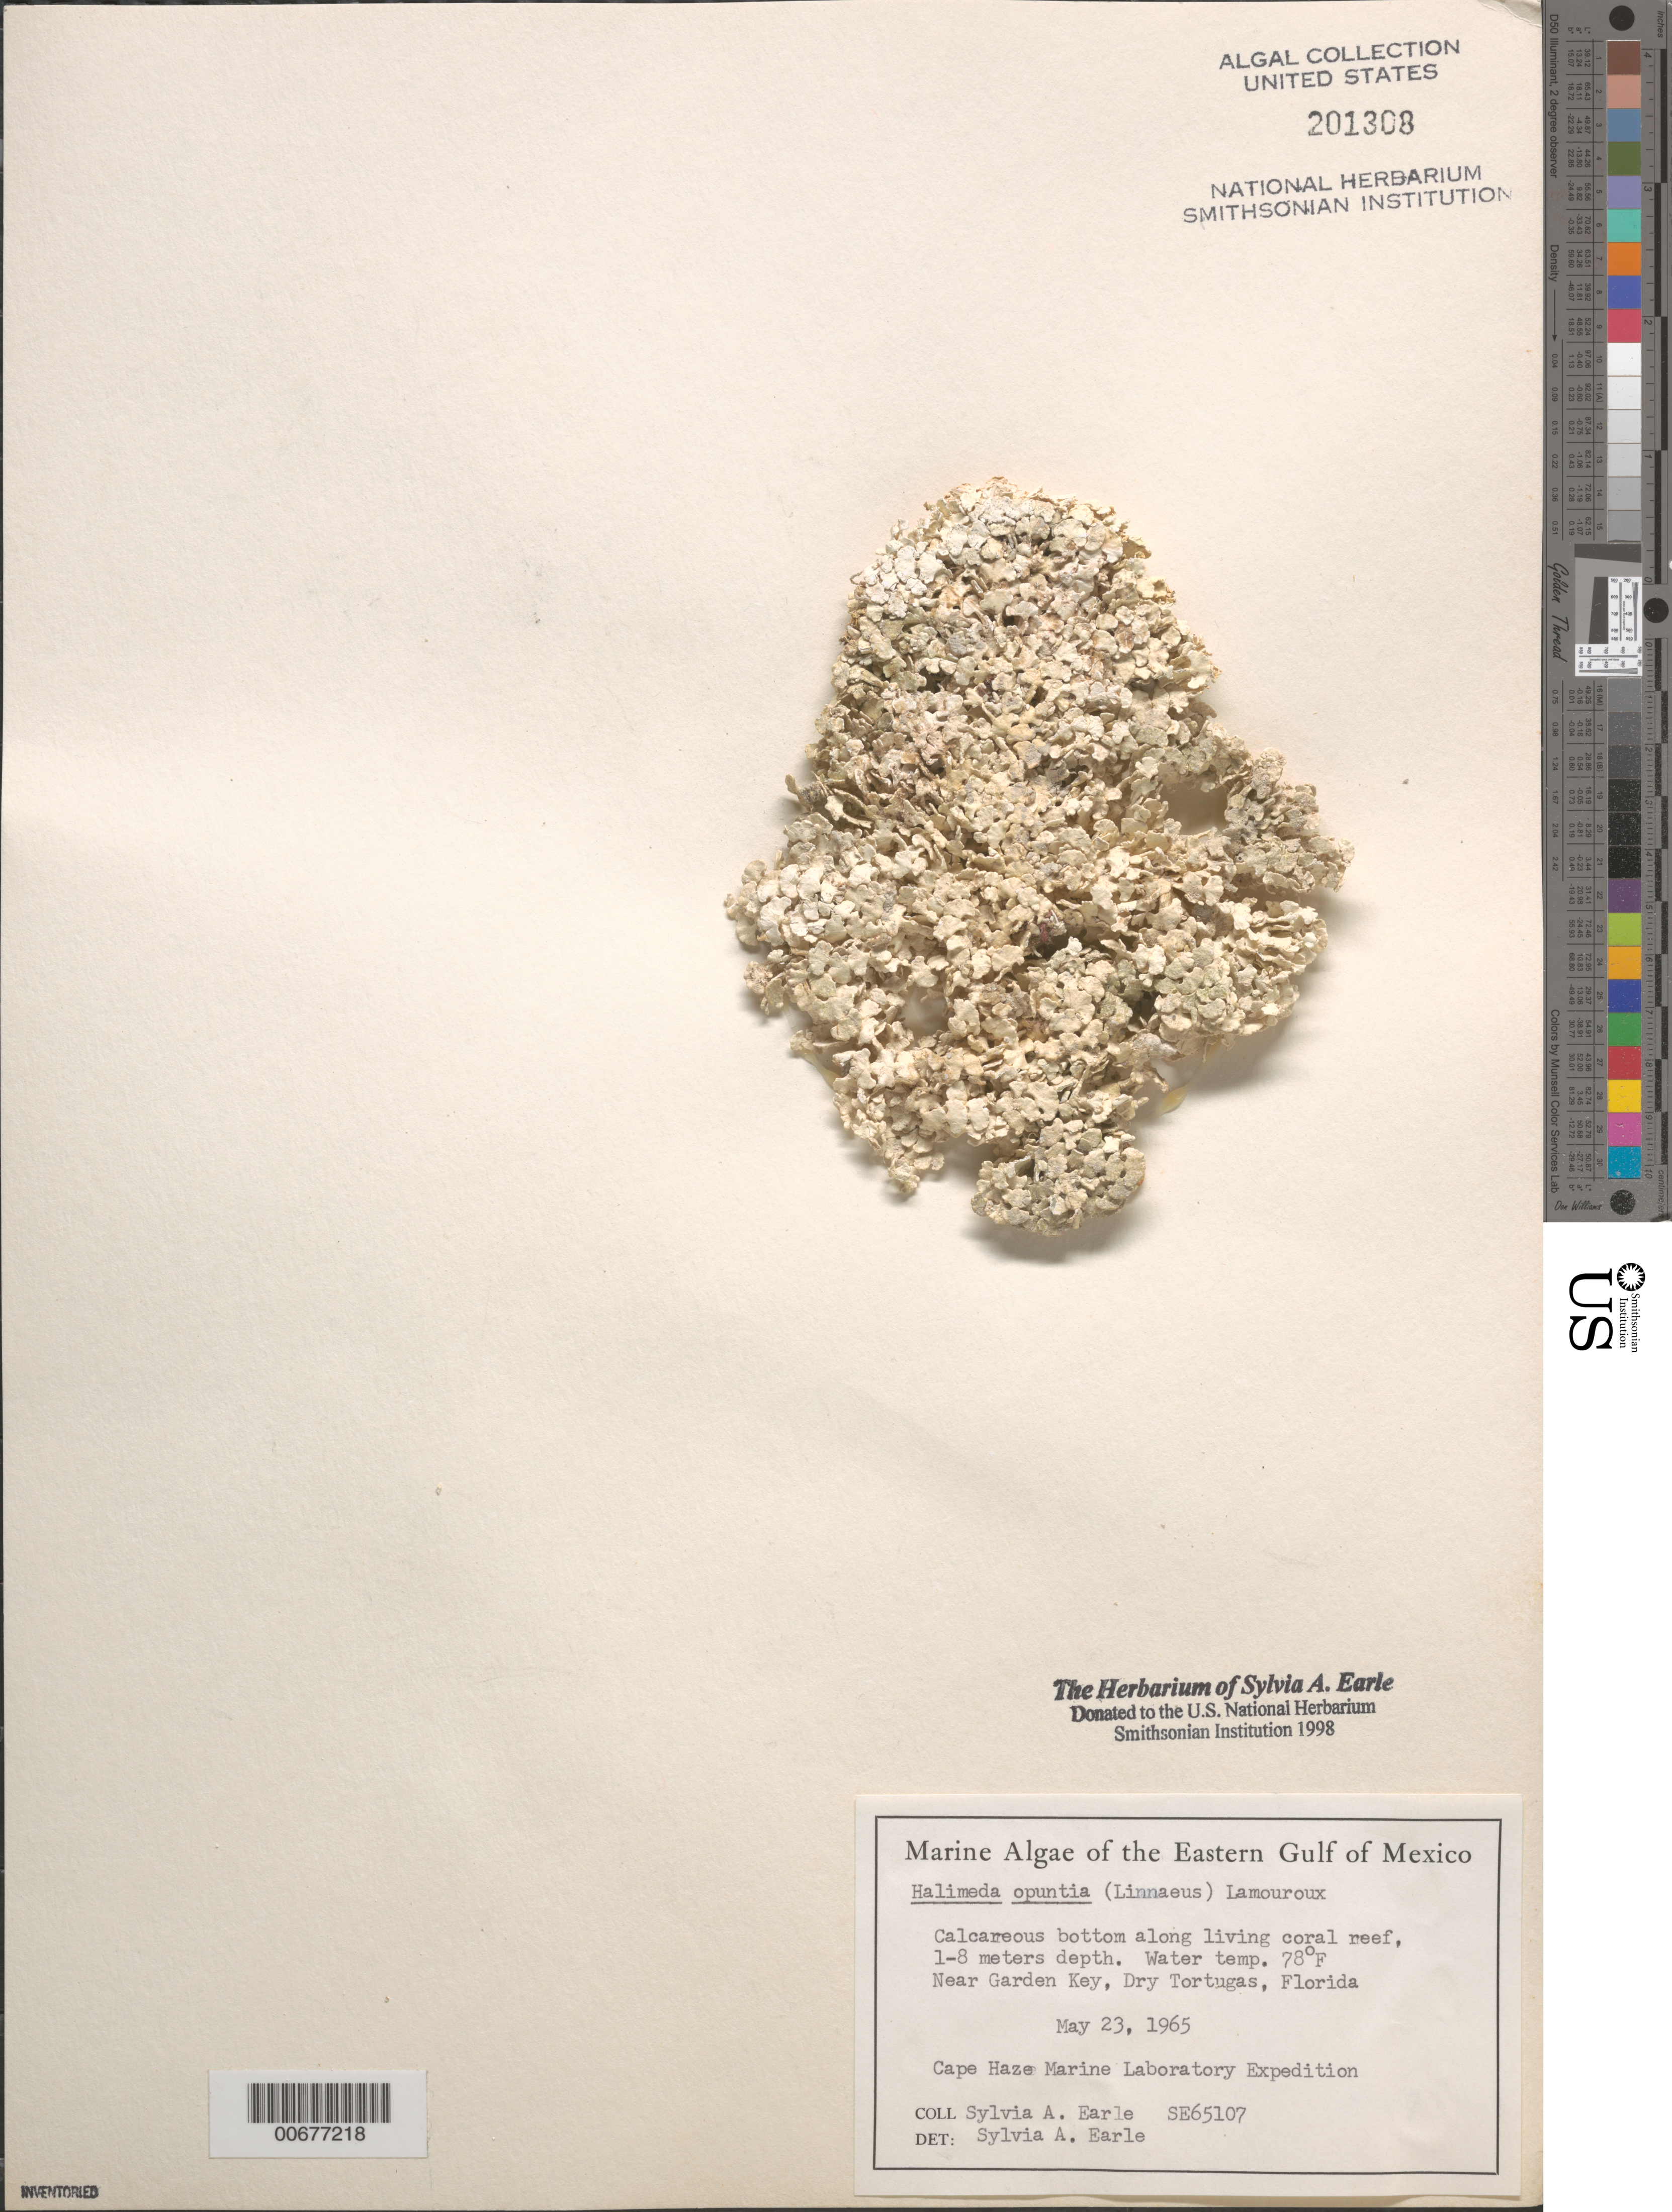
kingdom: Plantae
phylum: Chlorophyta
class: Ulvophyceae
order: Bryopsidales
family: Halimedaceae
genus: Halimeda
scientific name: Halimeda opuntia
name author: (L.) J.V.Lamouroux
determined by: Earle, S. A.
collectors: S. A. Earle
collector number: SE 65107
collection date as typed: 23 May 1965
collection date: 1965-05-23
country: United States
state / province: Florida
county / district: Monroe County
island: Dry Tortugas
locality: Near Garden Key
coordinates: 24 37.8'N, 82 52.35'W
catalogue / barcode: US 201308